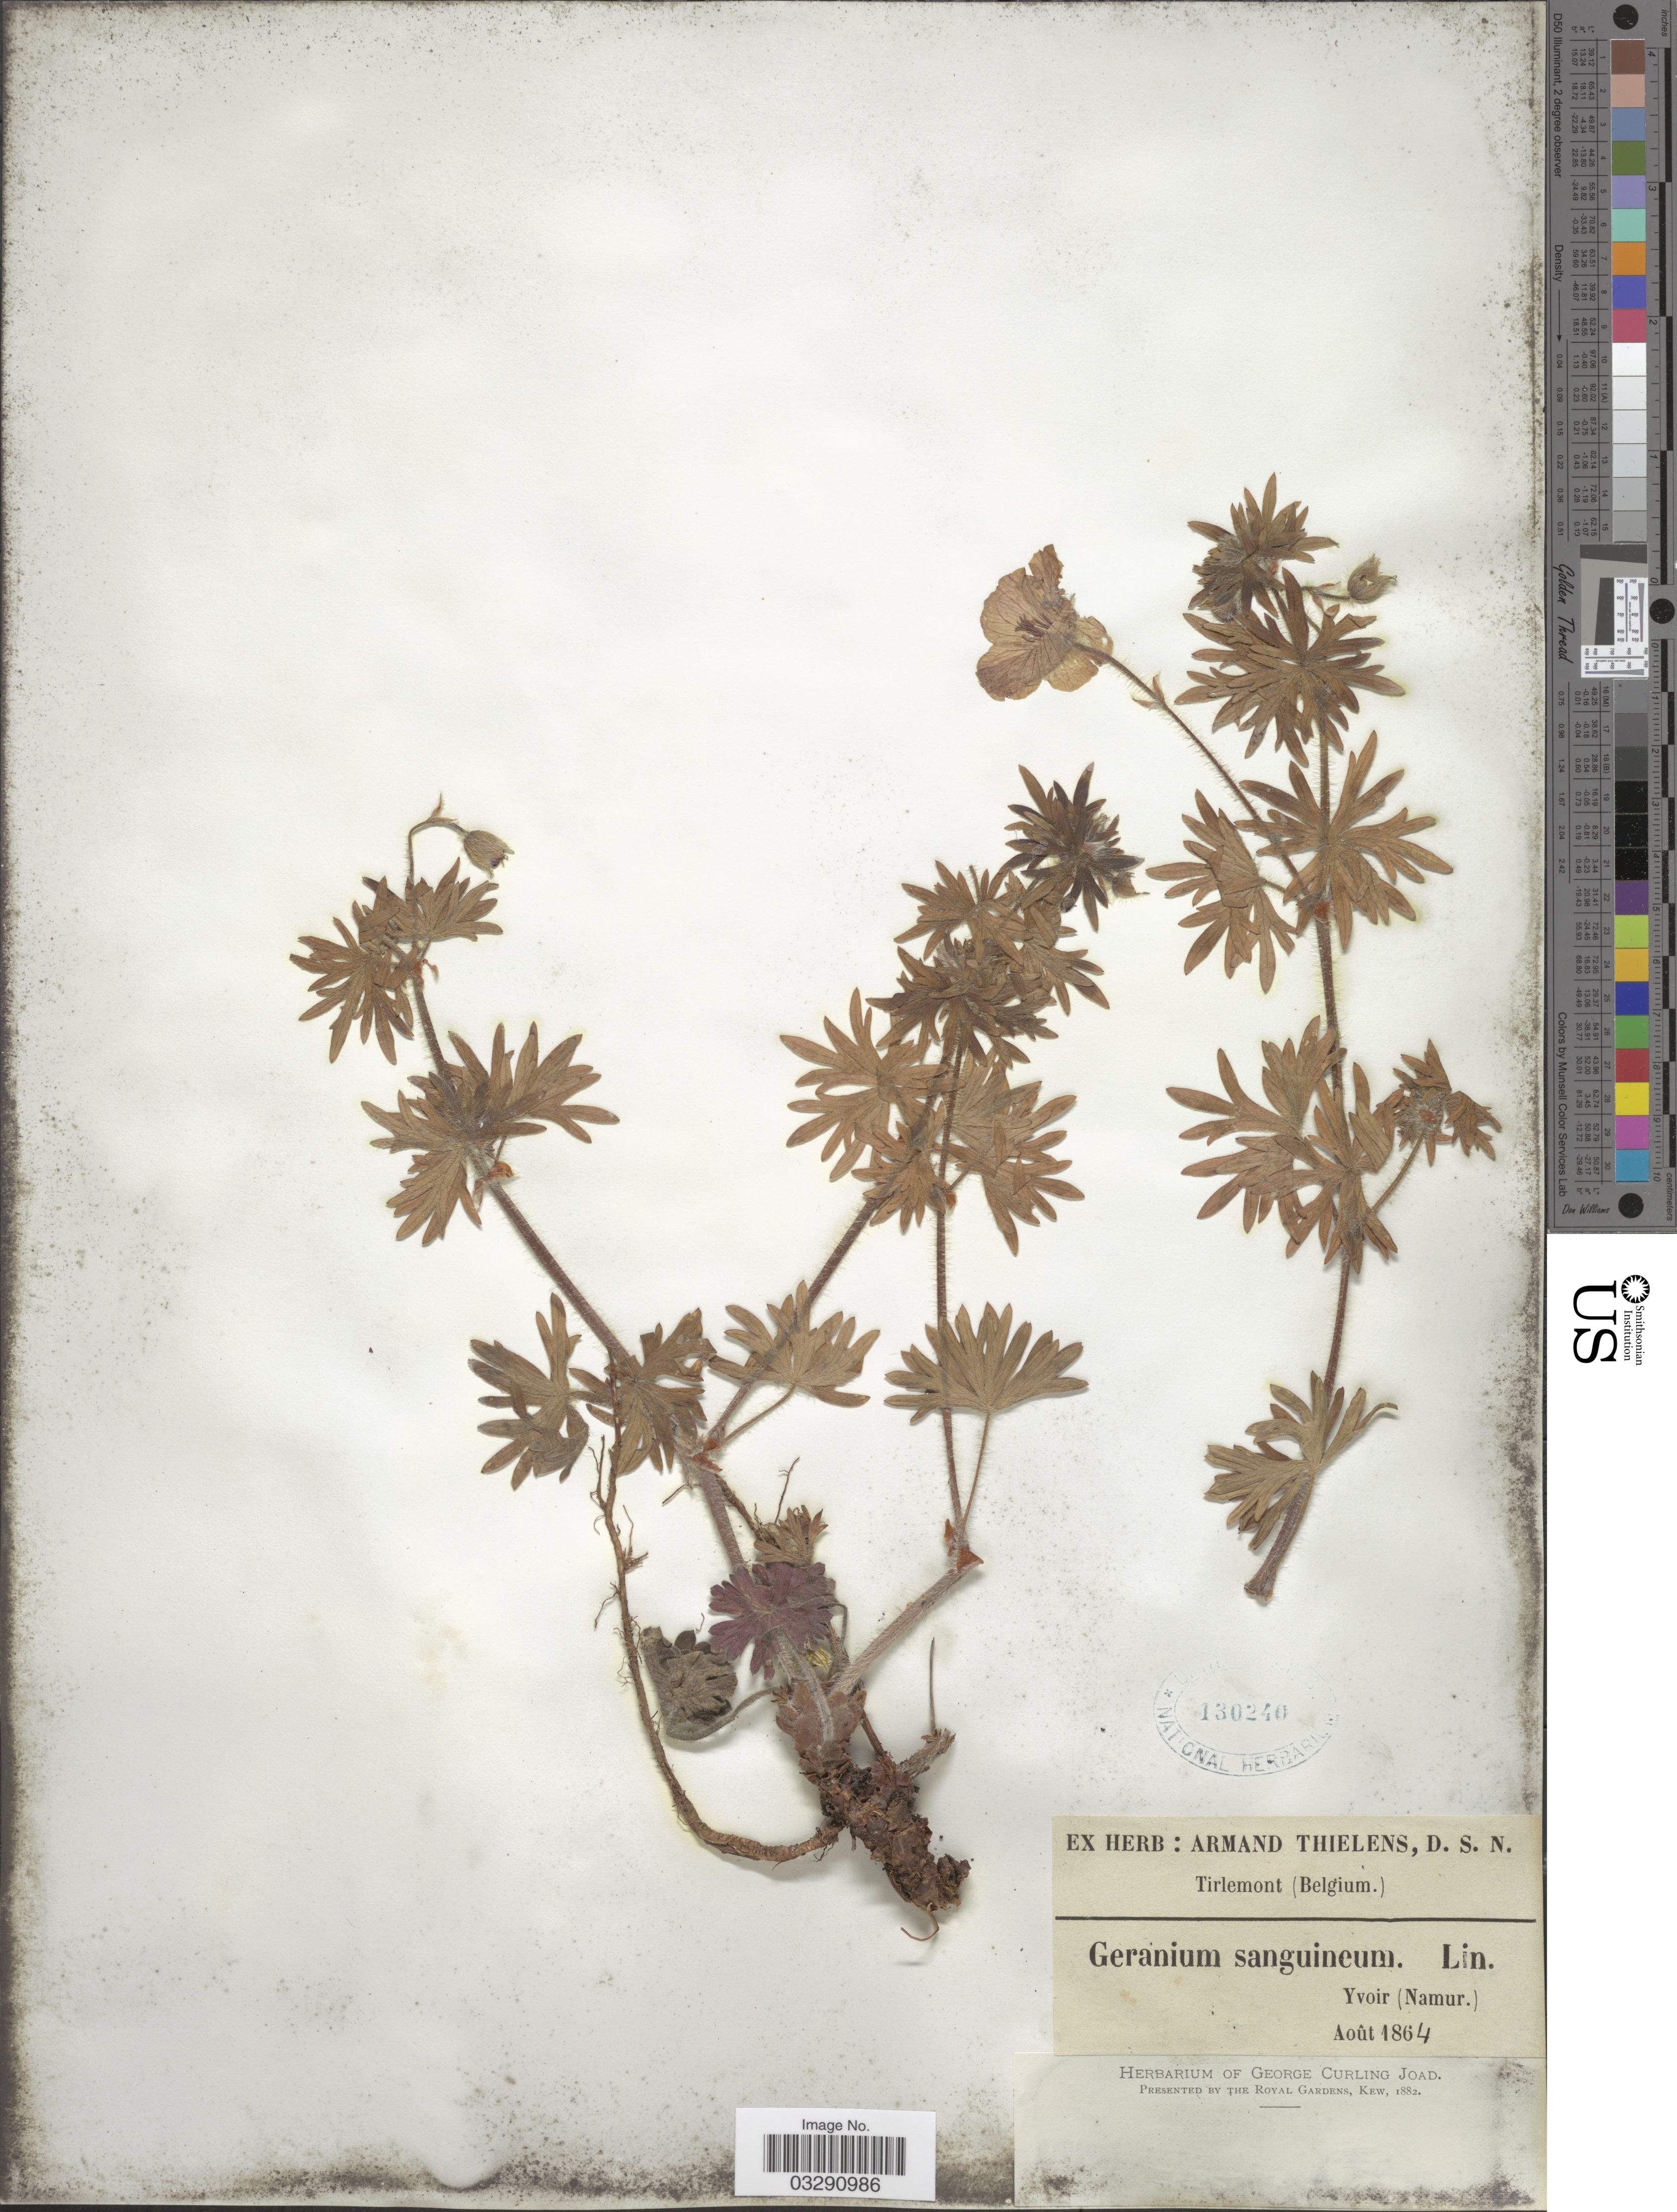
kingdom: Plantae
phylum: Tracheophyta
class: Magnoliopsida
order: Geraniales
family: Geraniaceae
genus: Geranium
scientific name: Geranium sanguineum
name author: L.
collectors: ex herb. Armand Thielens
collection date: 1864-08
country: Belgium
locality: Tirlemont [unsure placement], Yvoir (Namur.).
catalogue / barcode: US 130240